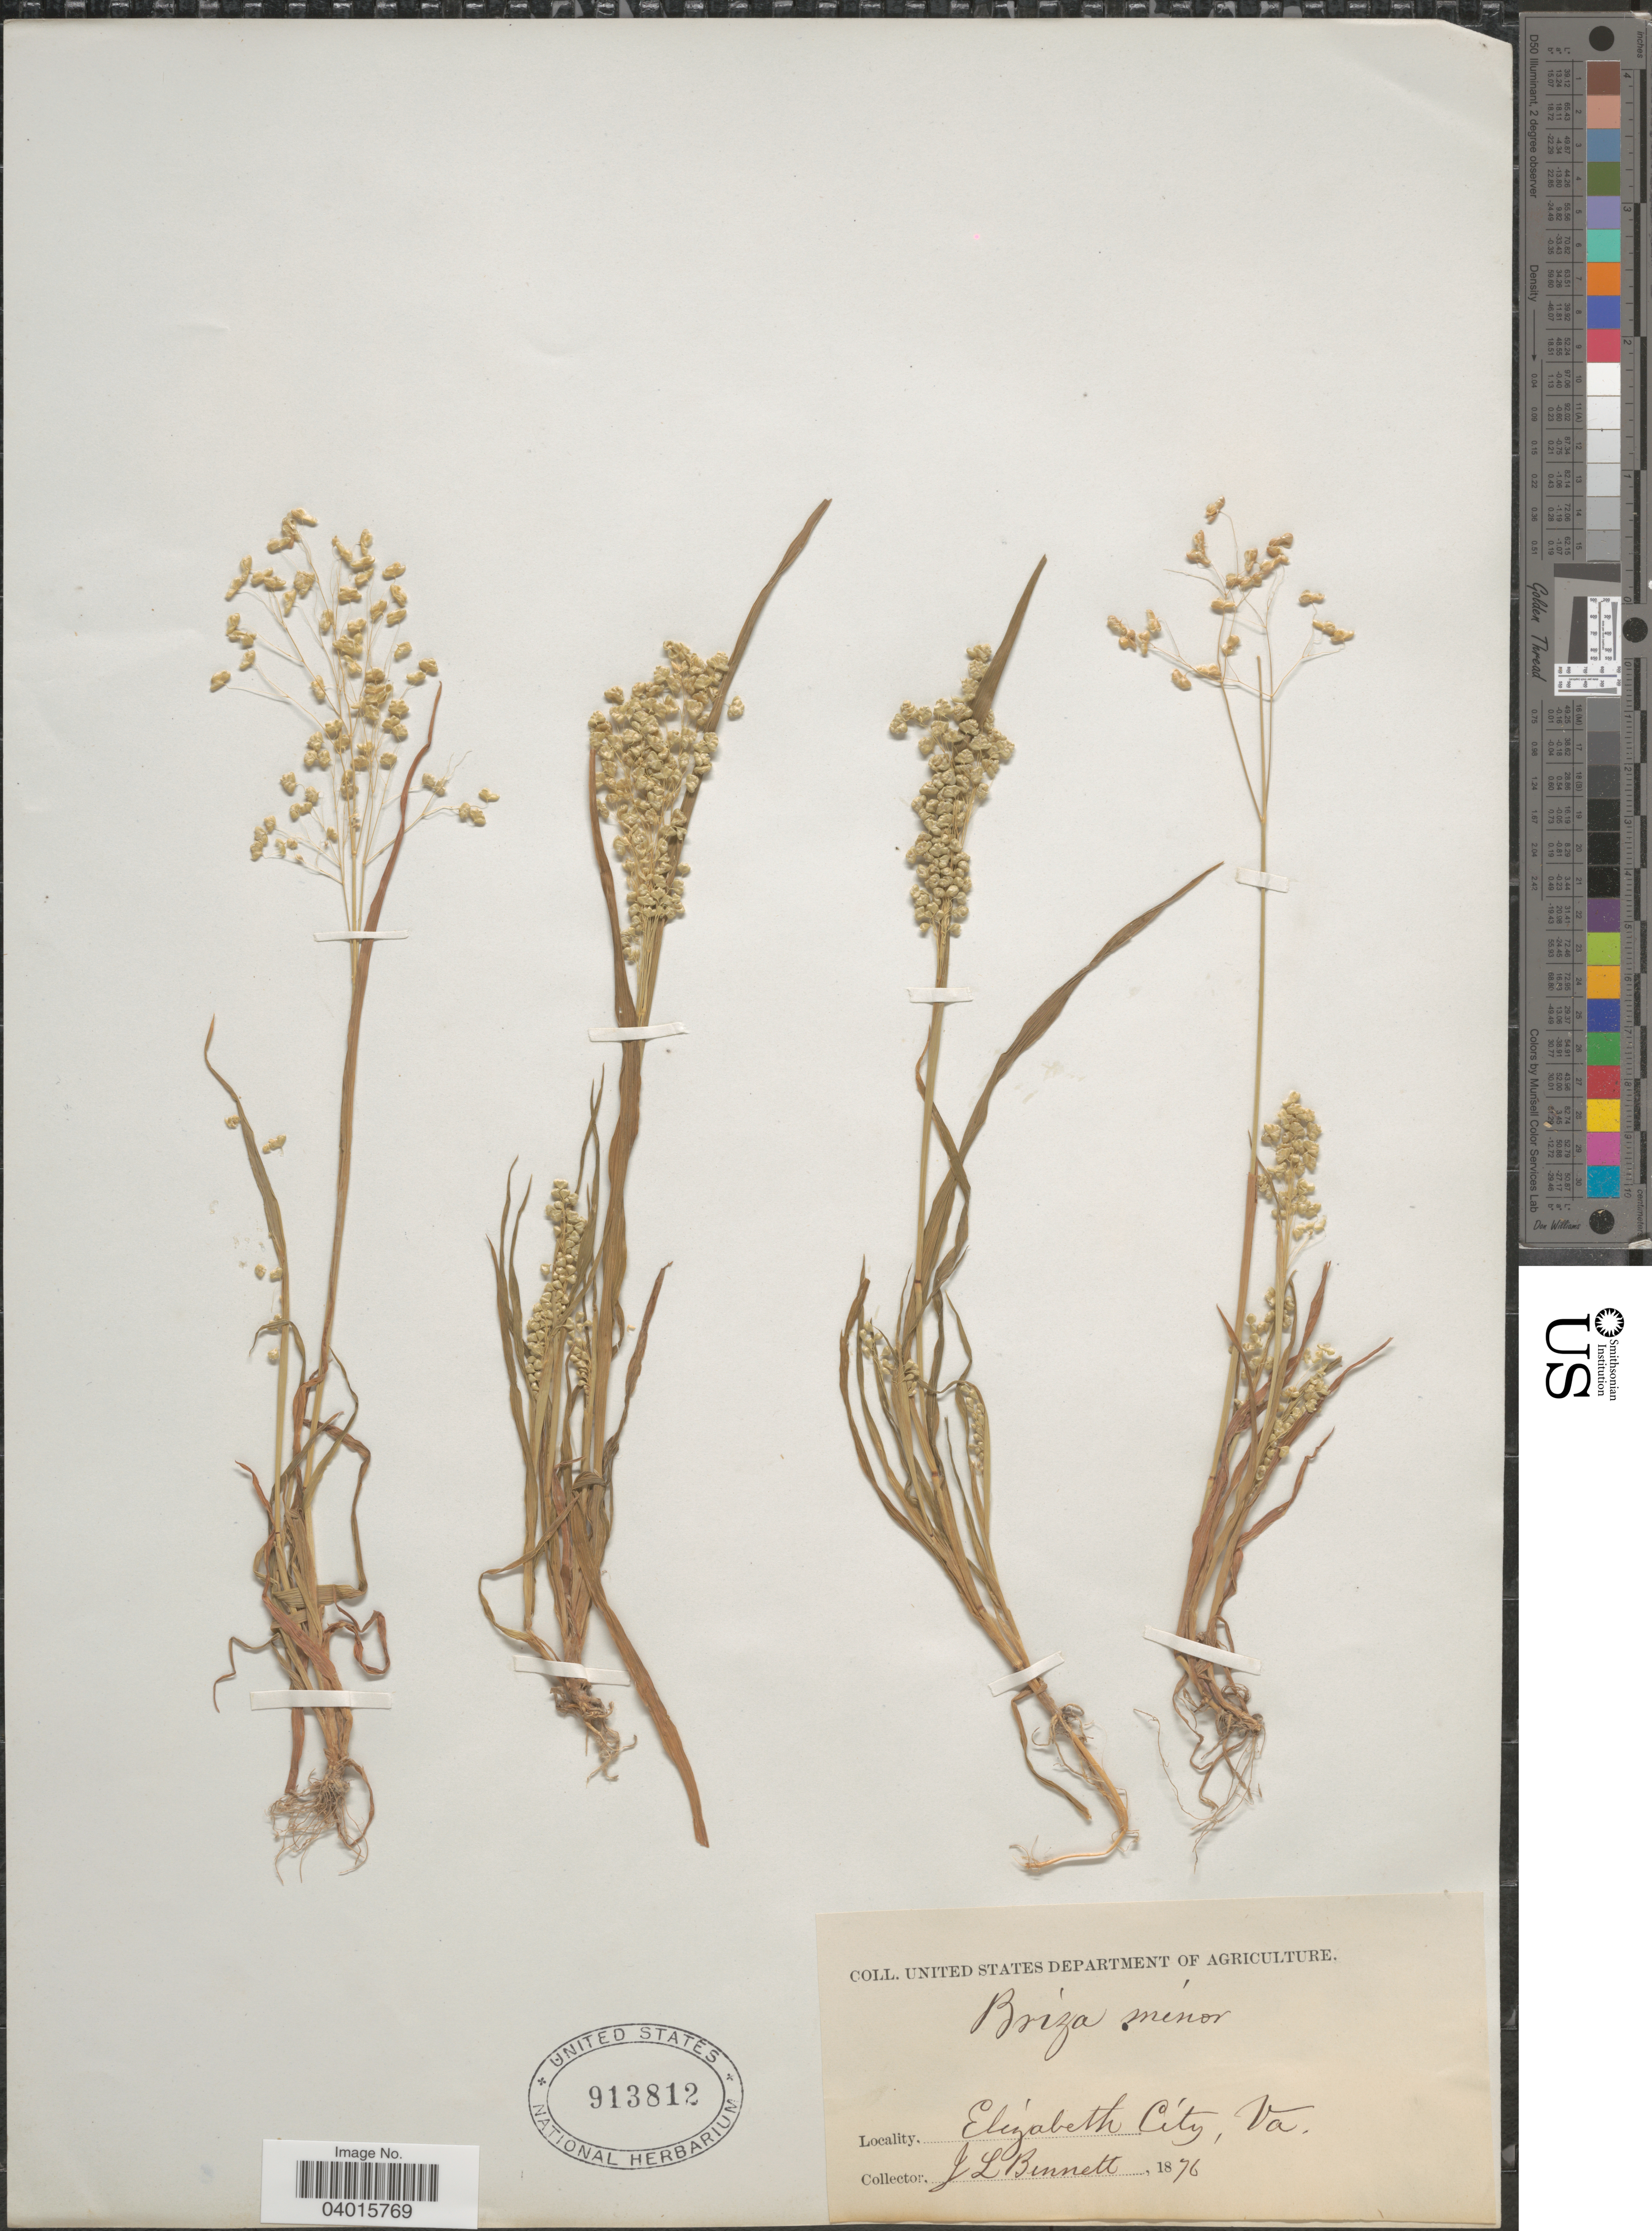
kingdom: Plantae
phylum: Tracheophyta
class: Liliopsida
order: Poales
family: Poaceae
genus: Briza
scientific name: Briza minor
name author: L.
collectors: J. Bennett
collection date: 1876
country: United States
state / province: Virginia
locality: Elizabeth City.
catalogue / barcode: US 913812